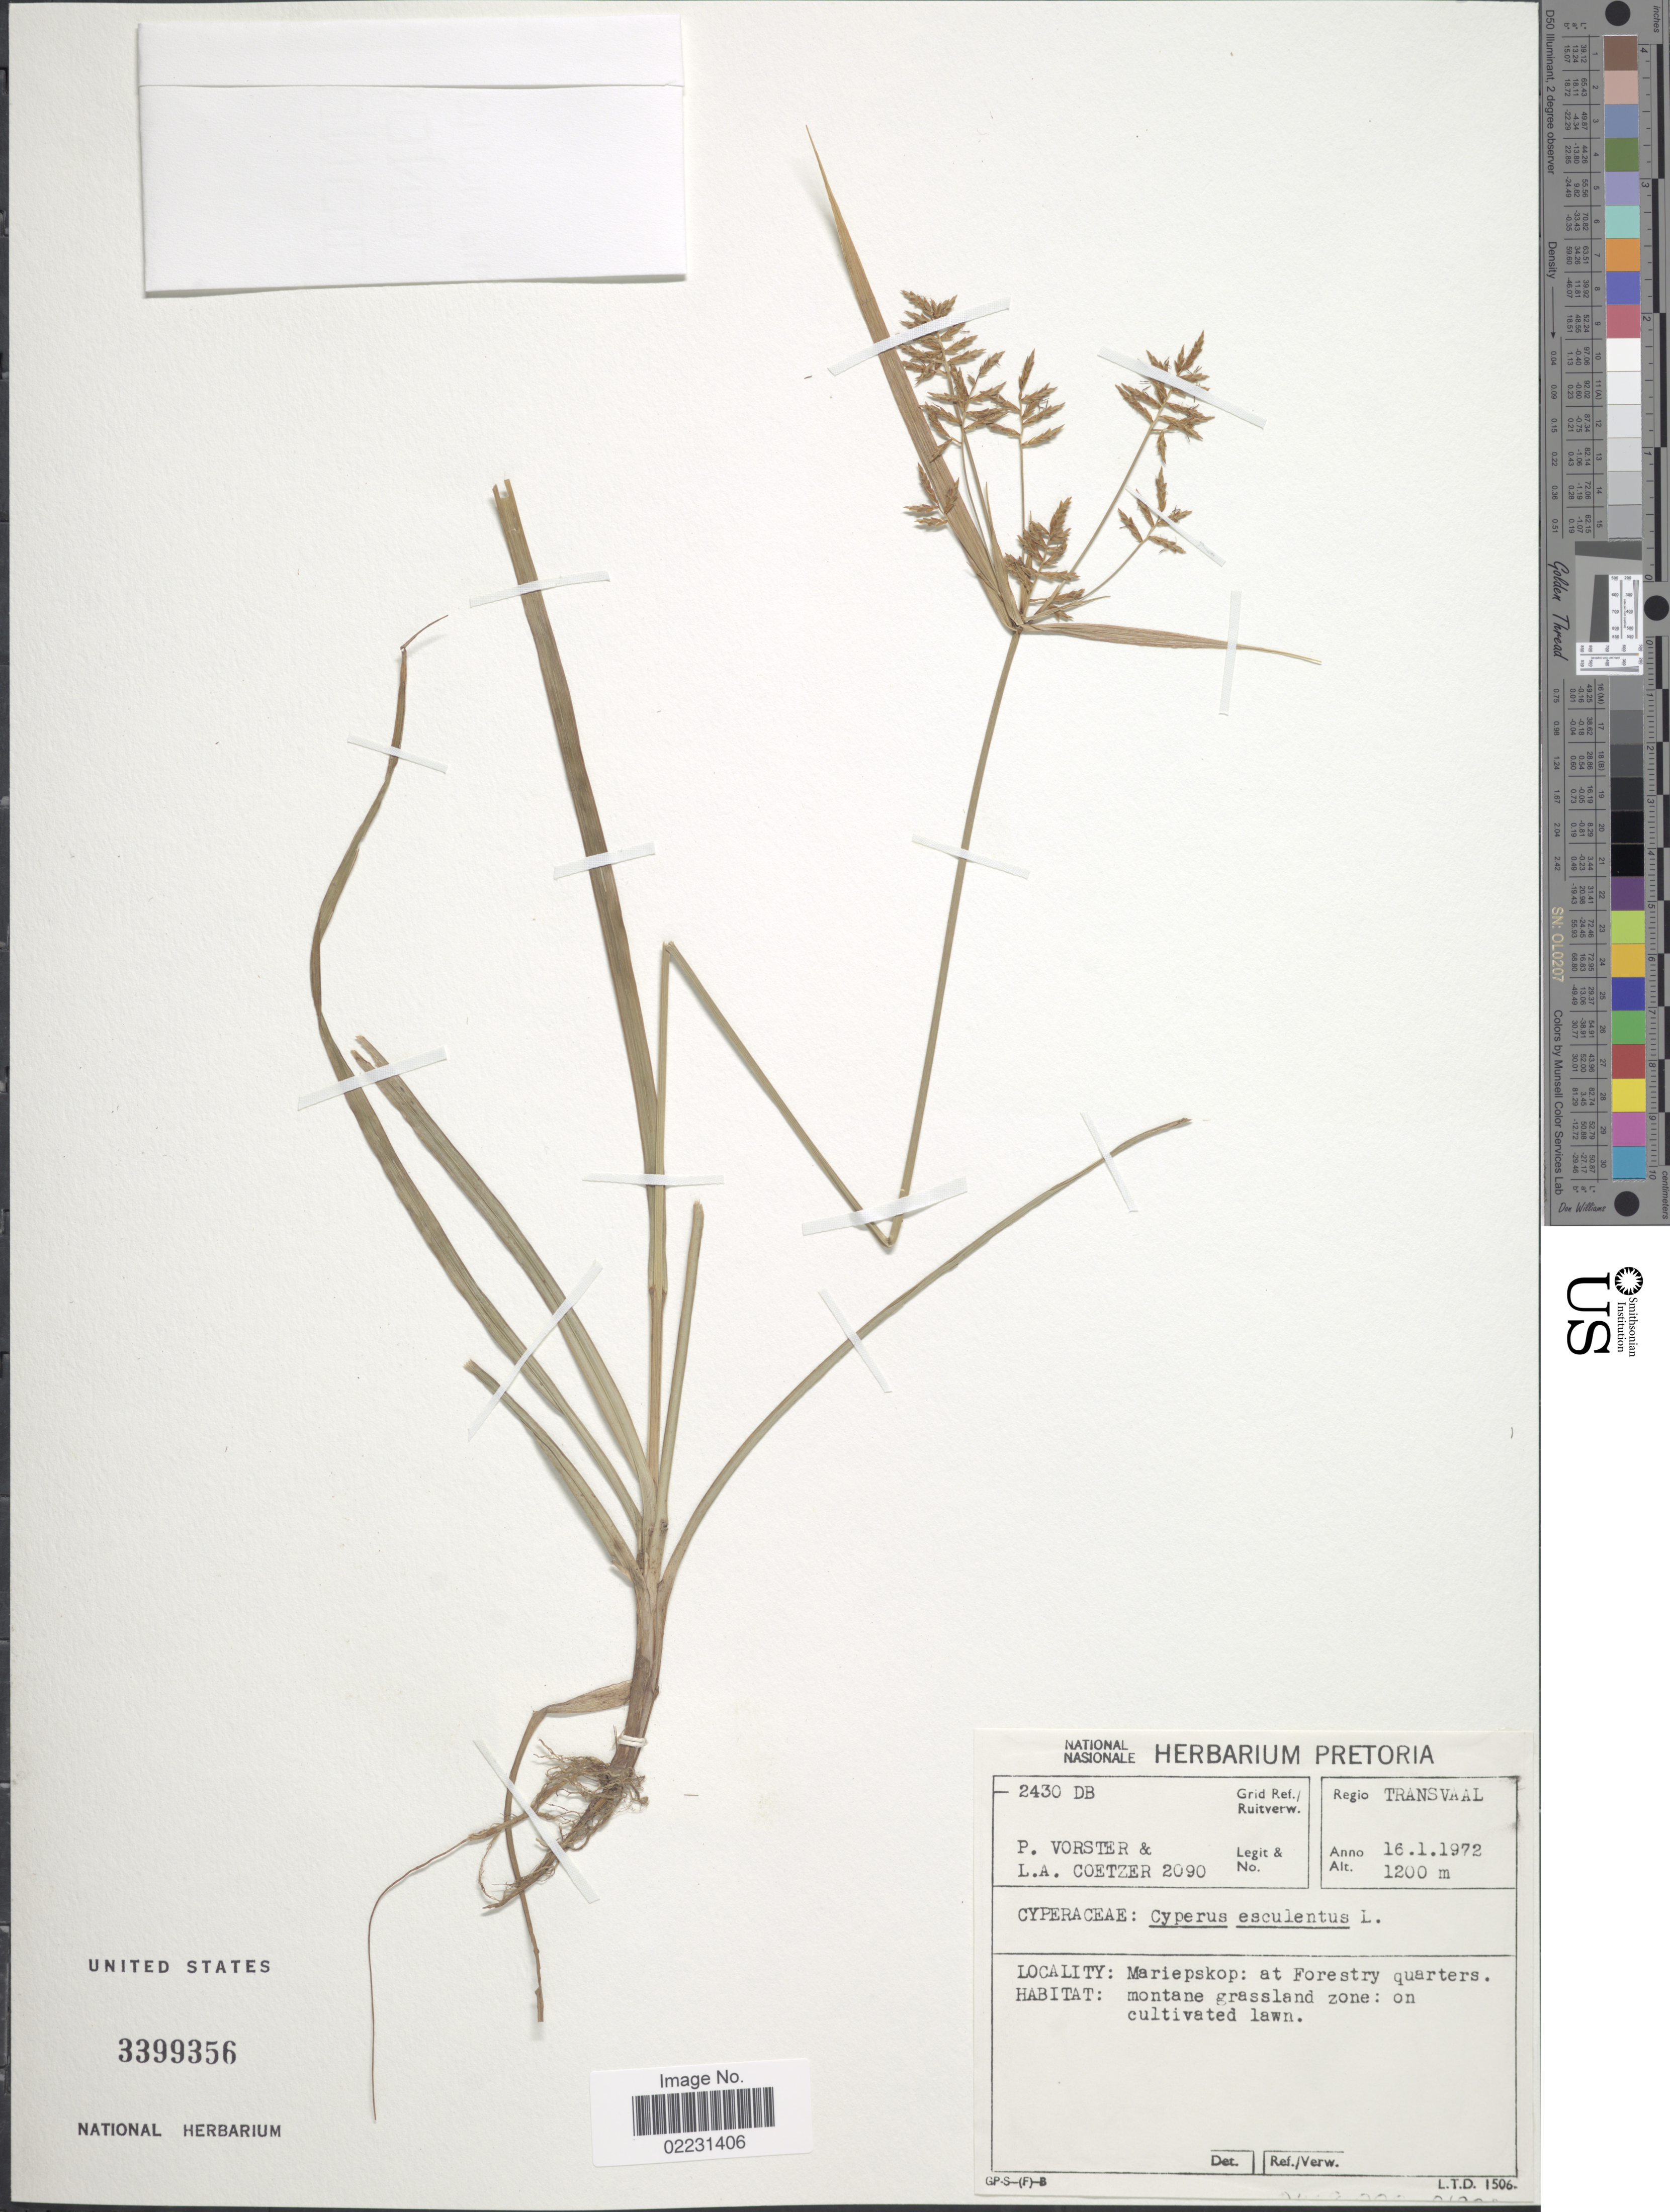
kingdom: Plantae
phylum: Tracheophyta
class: Liliopsida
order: Poales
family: Cyperaceae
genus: Cyperus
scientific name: Cyperus esculentus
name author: L.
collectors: P. Vorster & L. Coetzer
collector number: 2090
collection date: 1972-01-16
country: South Africa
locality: Regio Transvaal, Mariepskop: at Forestry quarters.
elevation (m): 1200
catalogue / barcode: US 3399356